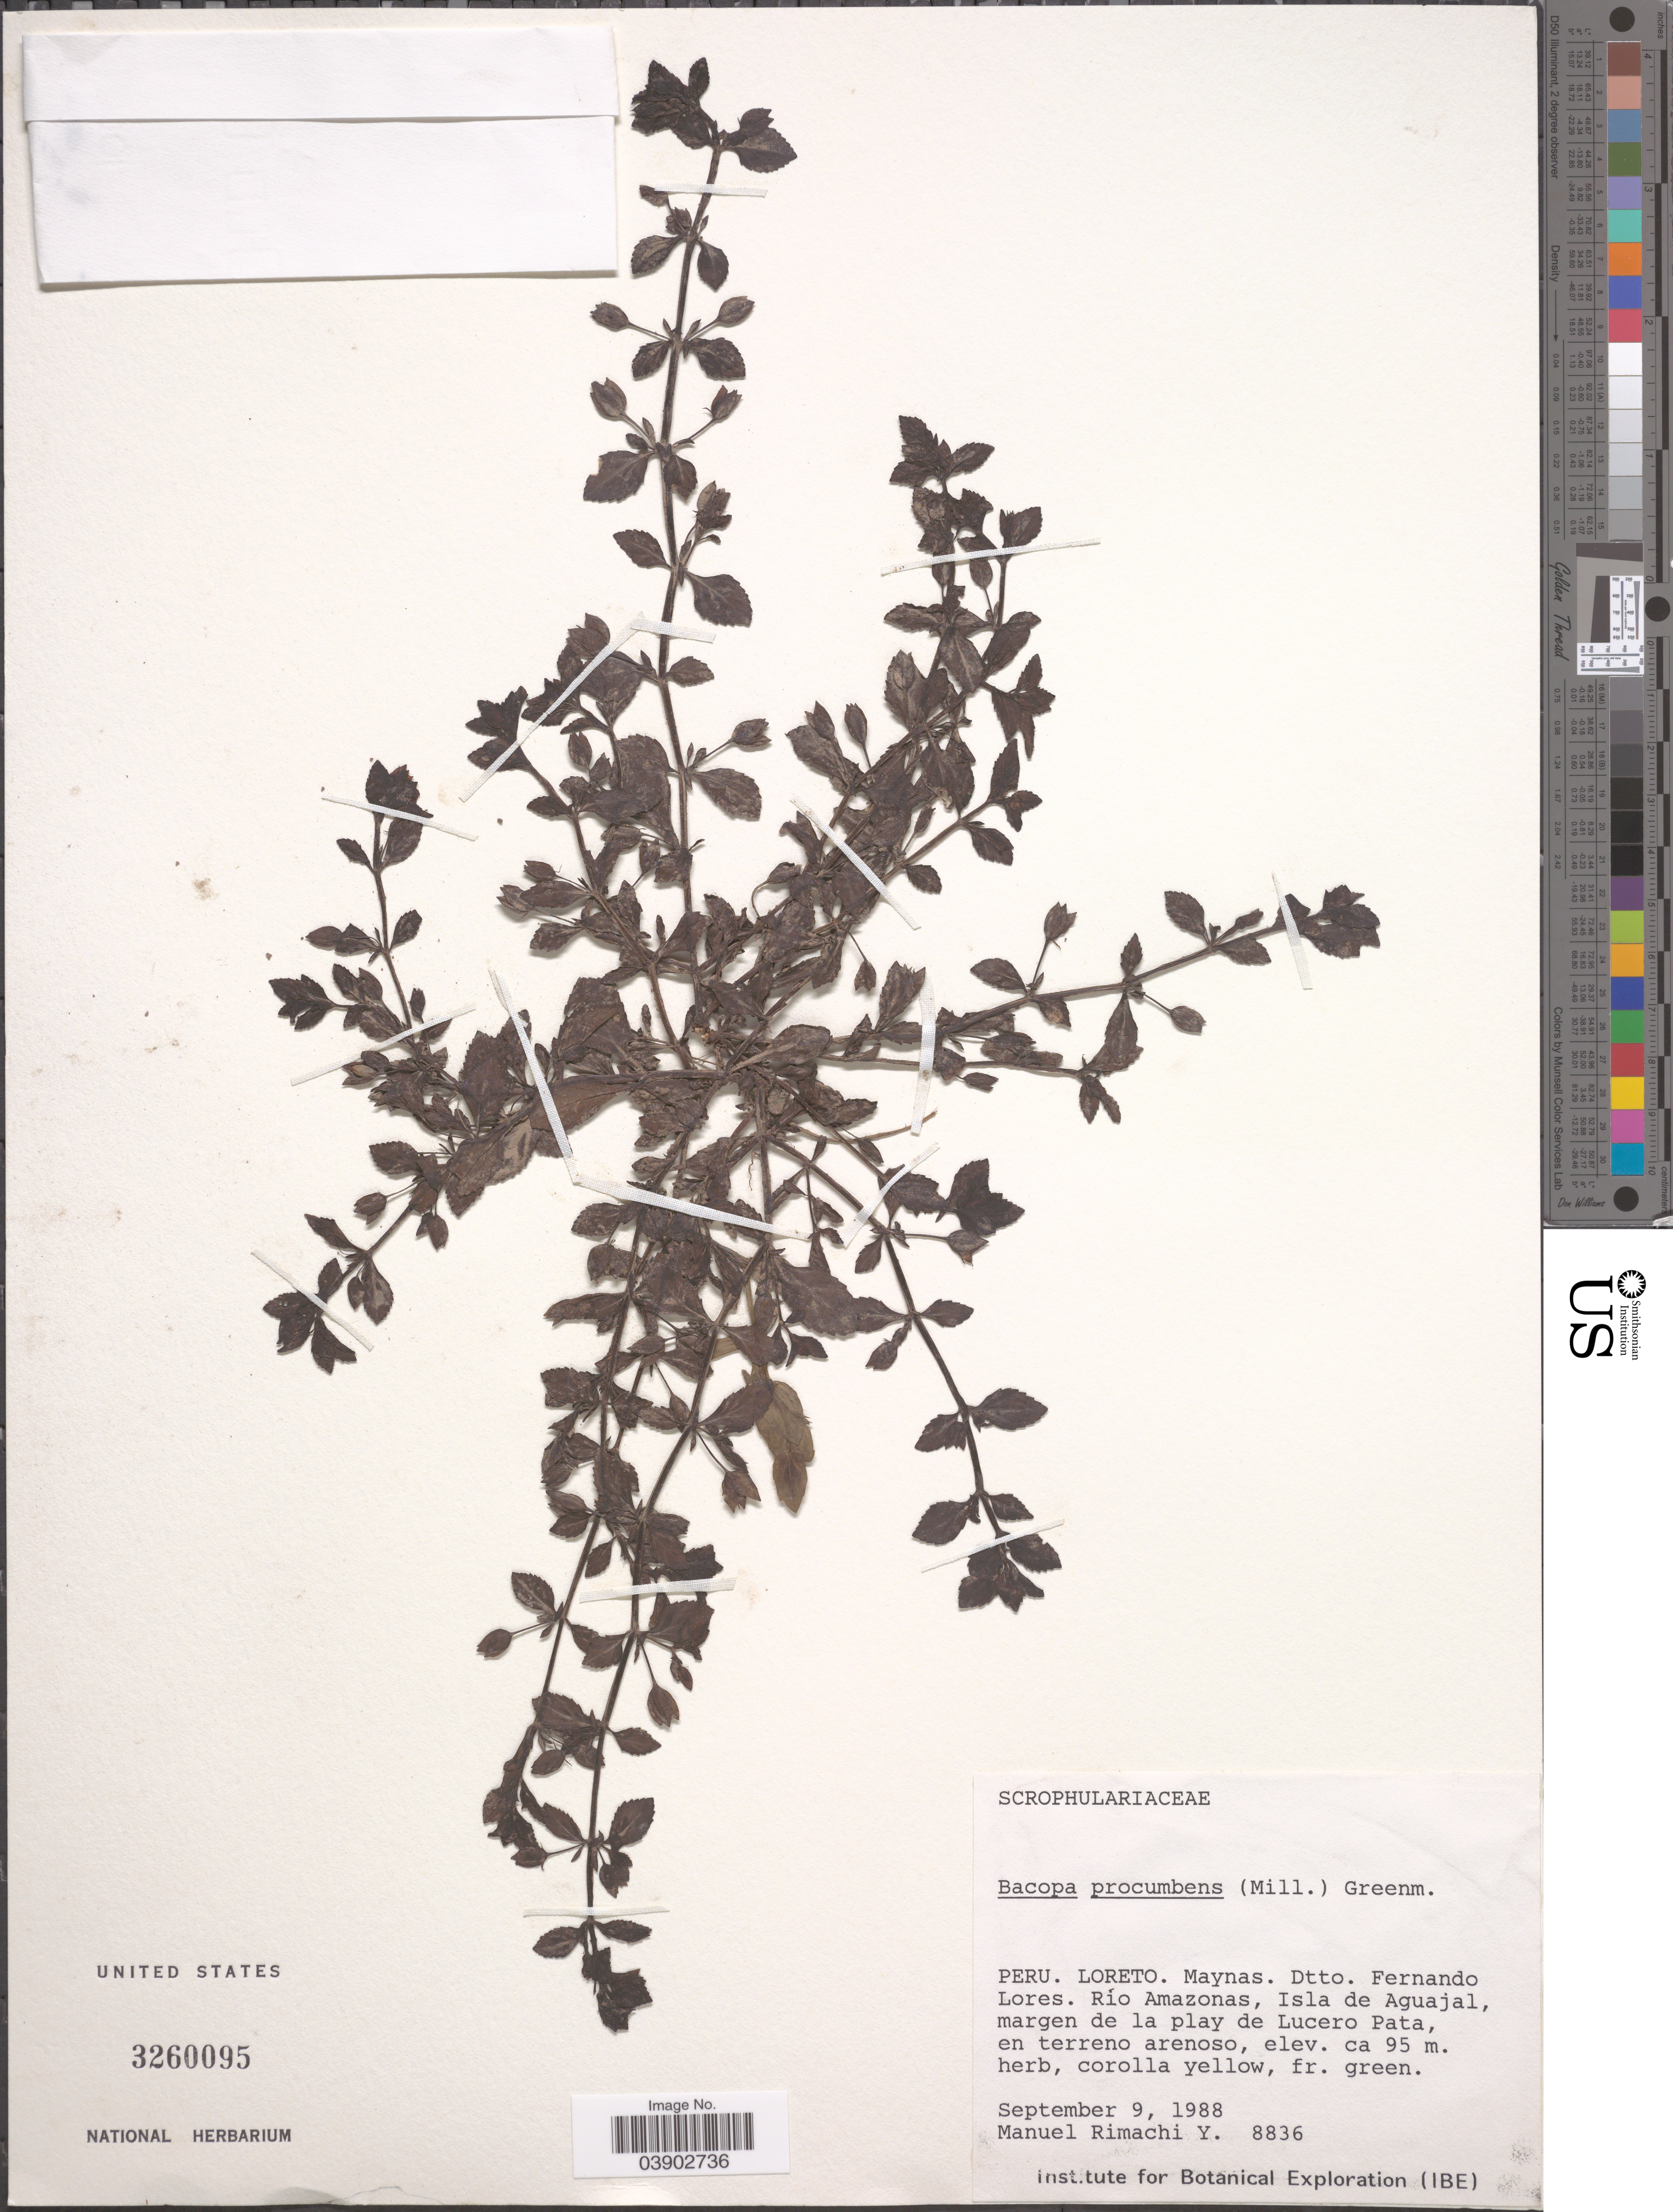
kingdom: Plantae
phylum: Tracheophyta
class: Magnoliopsida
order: Lamiales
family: Plantaginaceae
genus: Mecardonia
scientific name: Mecardonia procumbens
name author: (Mill.) Small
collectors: M. Rimachi Y.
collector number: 8836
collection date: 1988-09-09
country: Peru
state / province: Loreto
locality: Maynas. Dtto. Fernando Lores. Río Amazonas, Isla de Aguajal, margen de la play de Lucero Pata, en terreno arenoso.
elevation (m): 95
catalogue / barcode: US 3260095